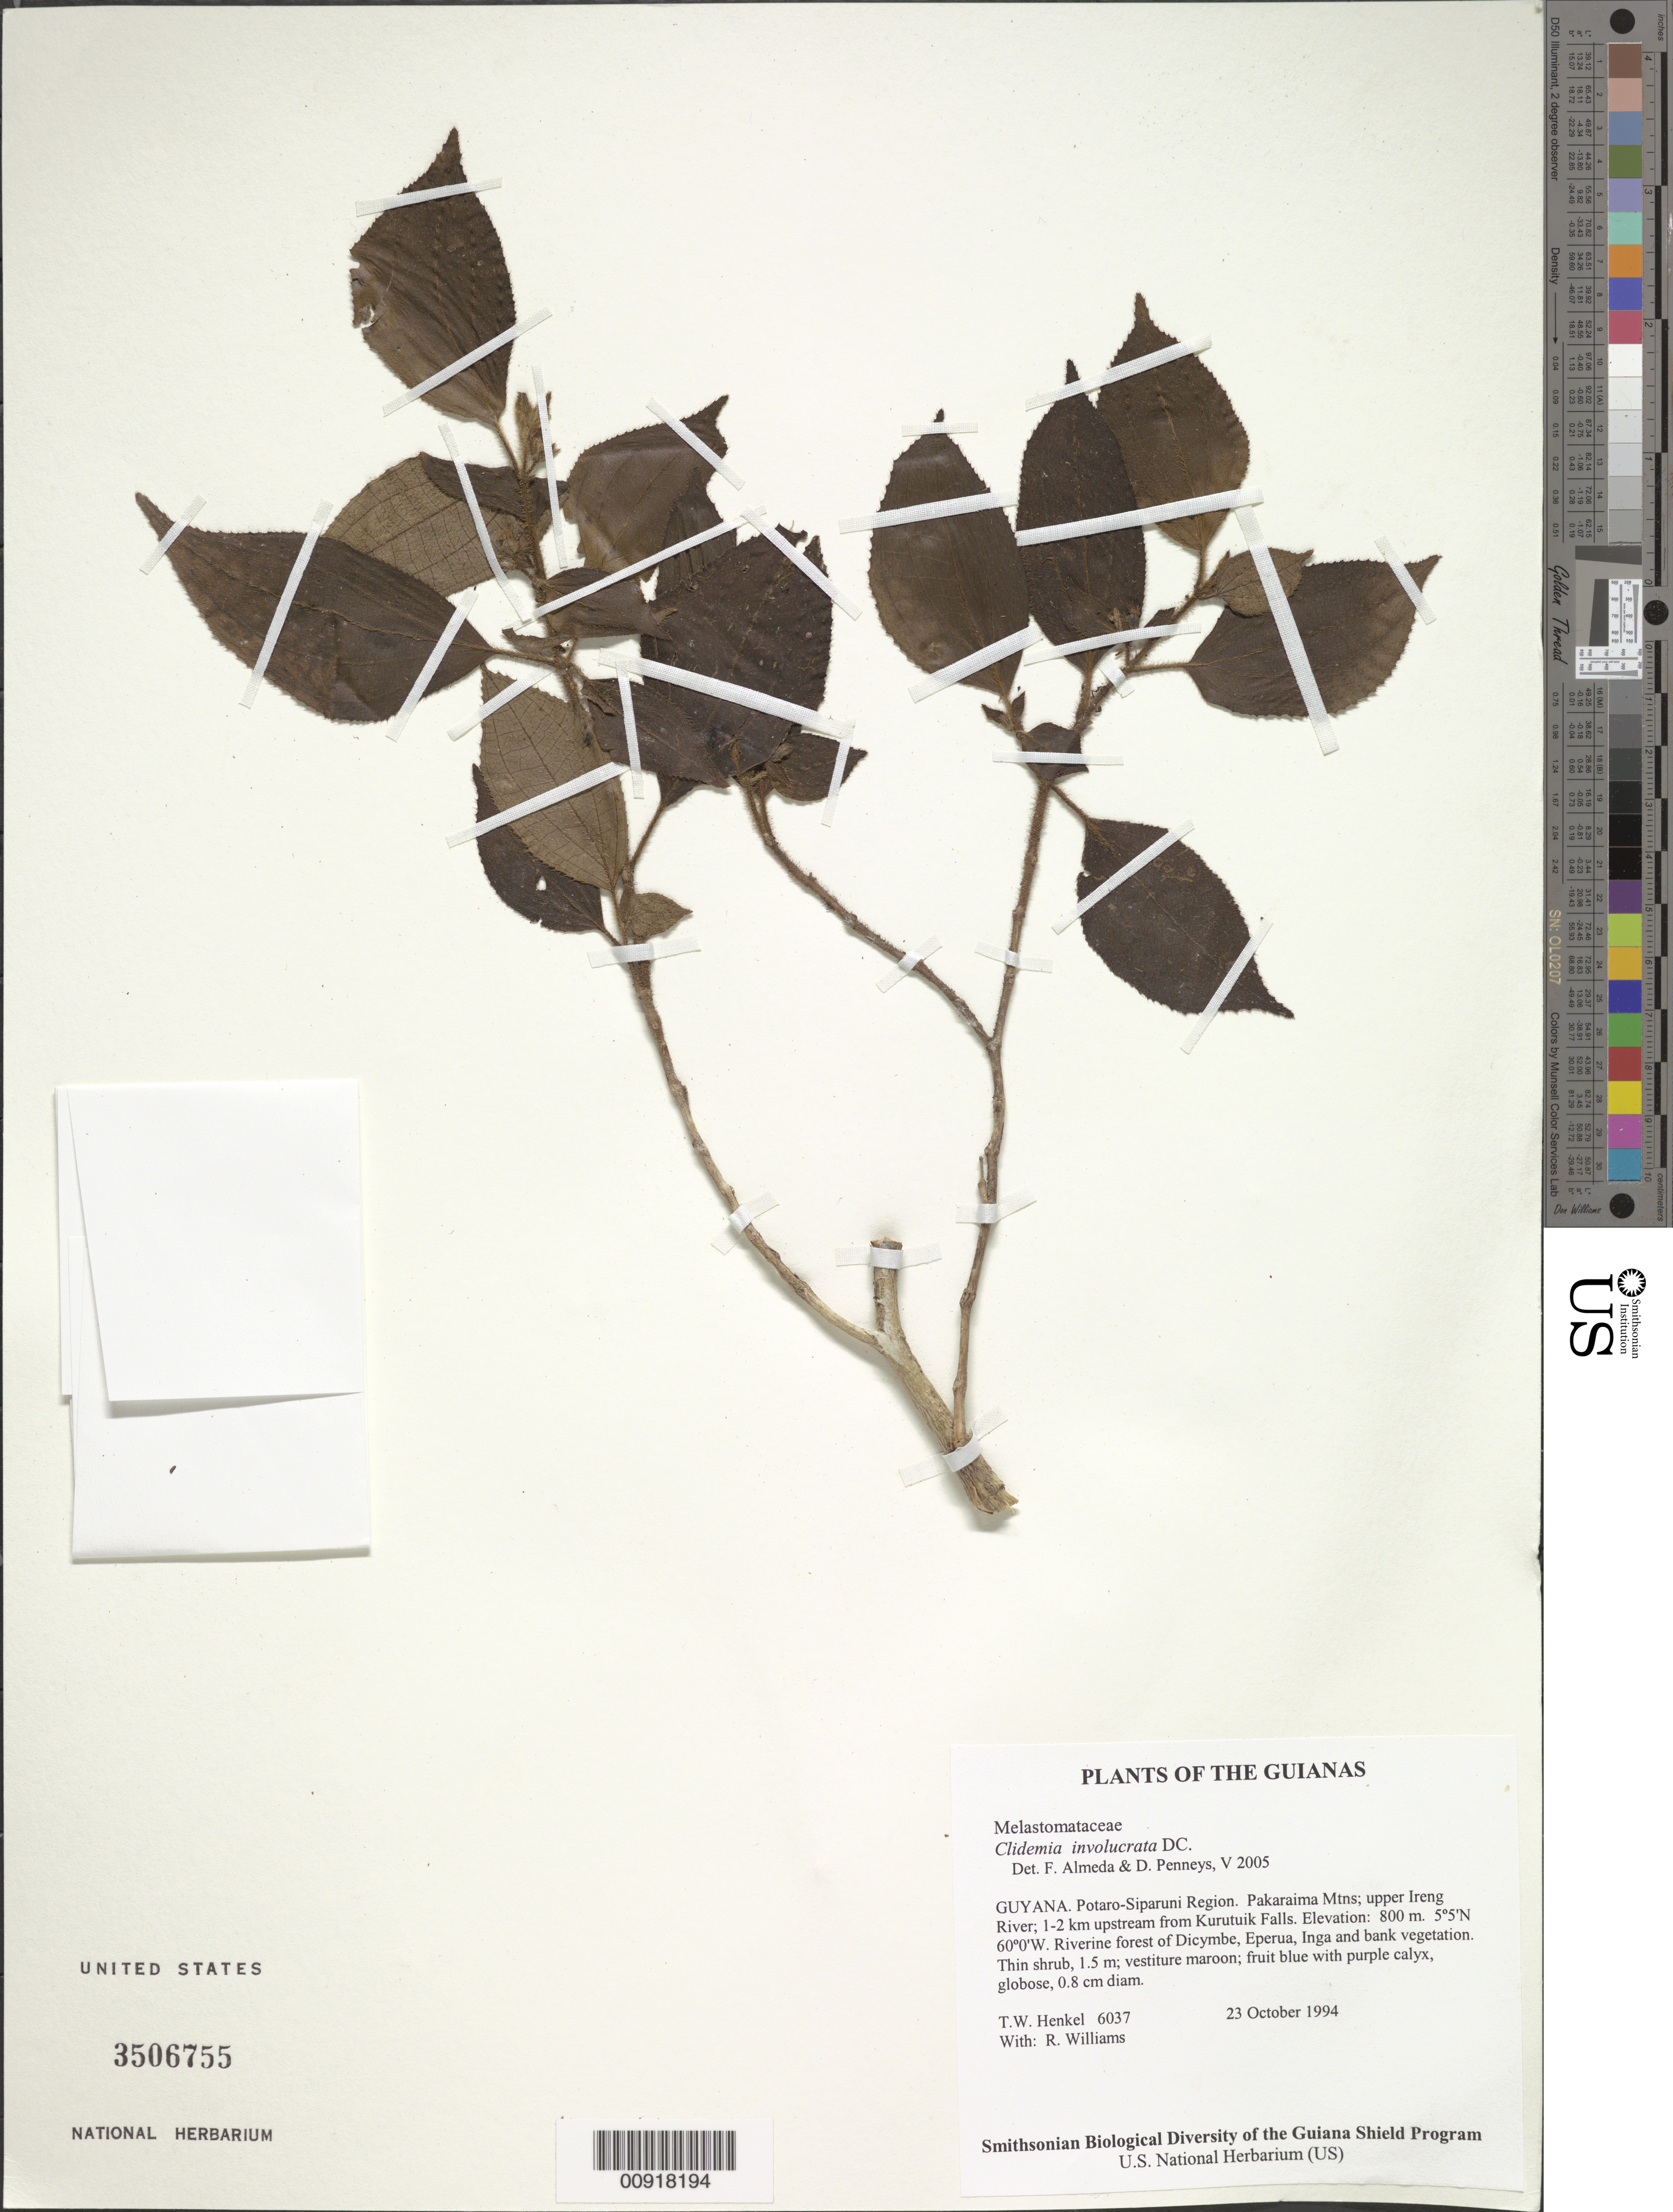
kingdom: Plantae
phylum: Tracheophyta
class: Magnoliopsida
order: Myrtales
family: Melastomataceae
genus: Clidemia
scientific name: Clidemia involucrata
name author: DC.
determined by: Almeda, F.; Penneys, D. S.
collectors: T. Henkel & R. Williams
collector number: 6037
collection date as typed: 23 October 1994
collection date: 1994-10-23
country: Guyana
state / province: Potaro-Siparuni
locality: Pakaraima Mtns; upper Ireng River; 1-2 km upstream from Kurutuik Falls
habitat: Riverine forest of Dicymbe, Eperua, Inga and bank vegetation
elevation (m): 800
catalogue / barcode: US 3506755